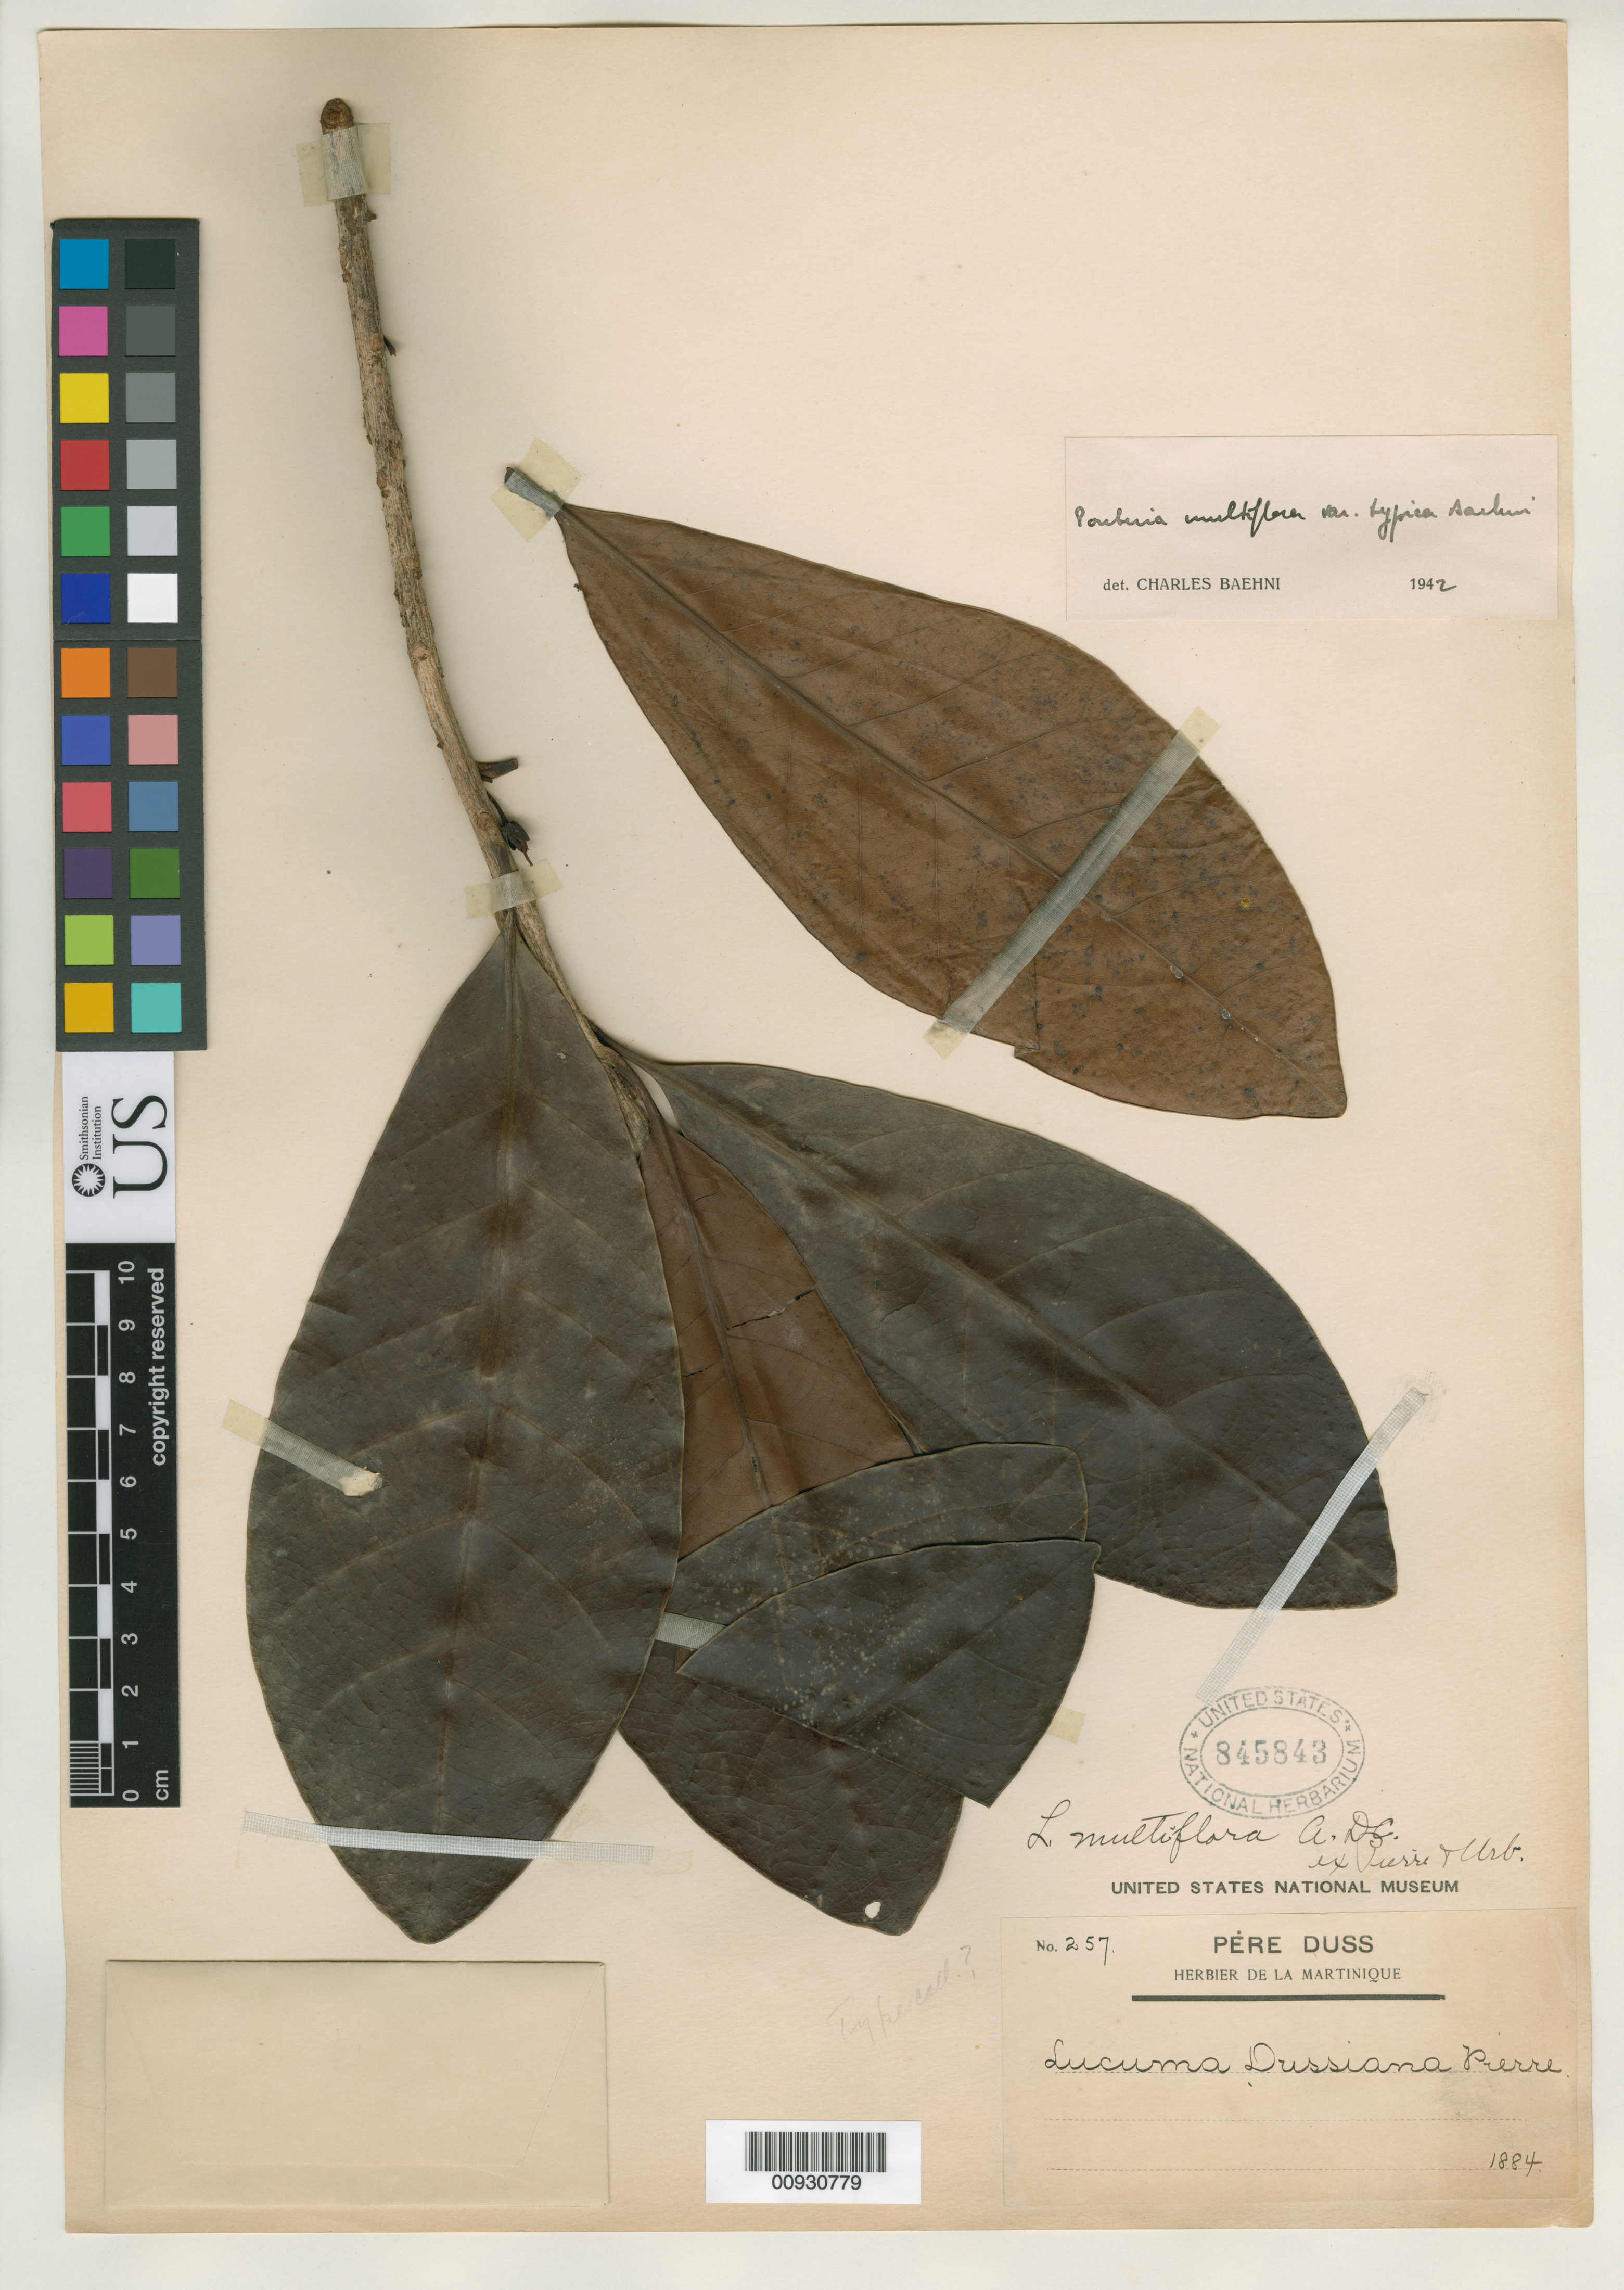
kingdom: Plantae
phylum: Tracheophyta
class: Magnoliopsida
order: Ericales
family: Sapotaceae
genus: Lucuma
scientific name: Lucuma dussiana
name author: Pierre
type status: Isolectotype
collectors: Père Duss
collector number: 257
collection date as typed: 1884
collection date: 1884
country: Guadeloupe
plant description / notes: Probably a duplicate of the lectotype but without locality data. Lectotype collection is Duss 257, Guadeloupe, Riviere Calabre to Morne Rouge.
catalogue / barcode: US 845843